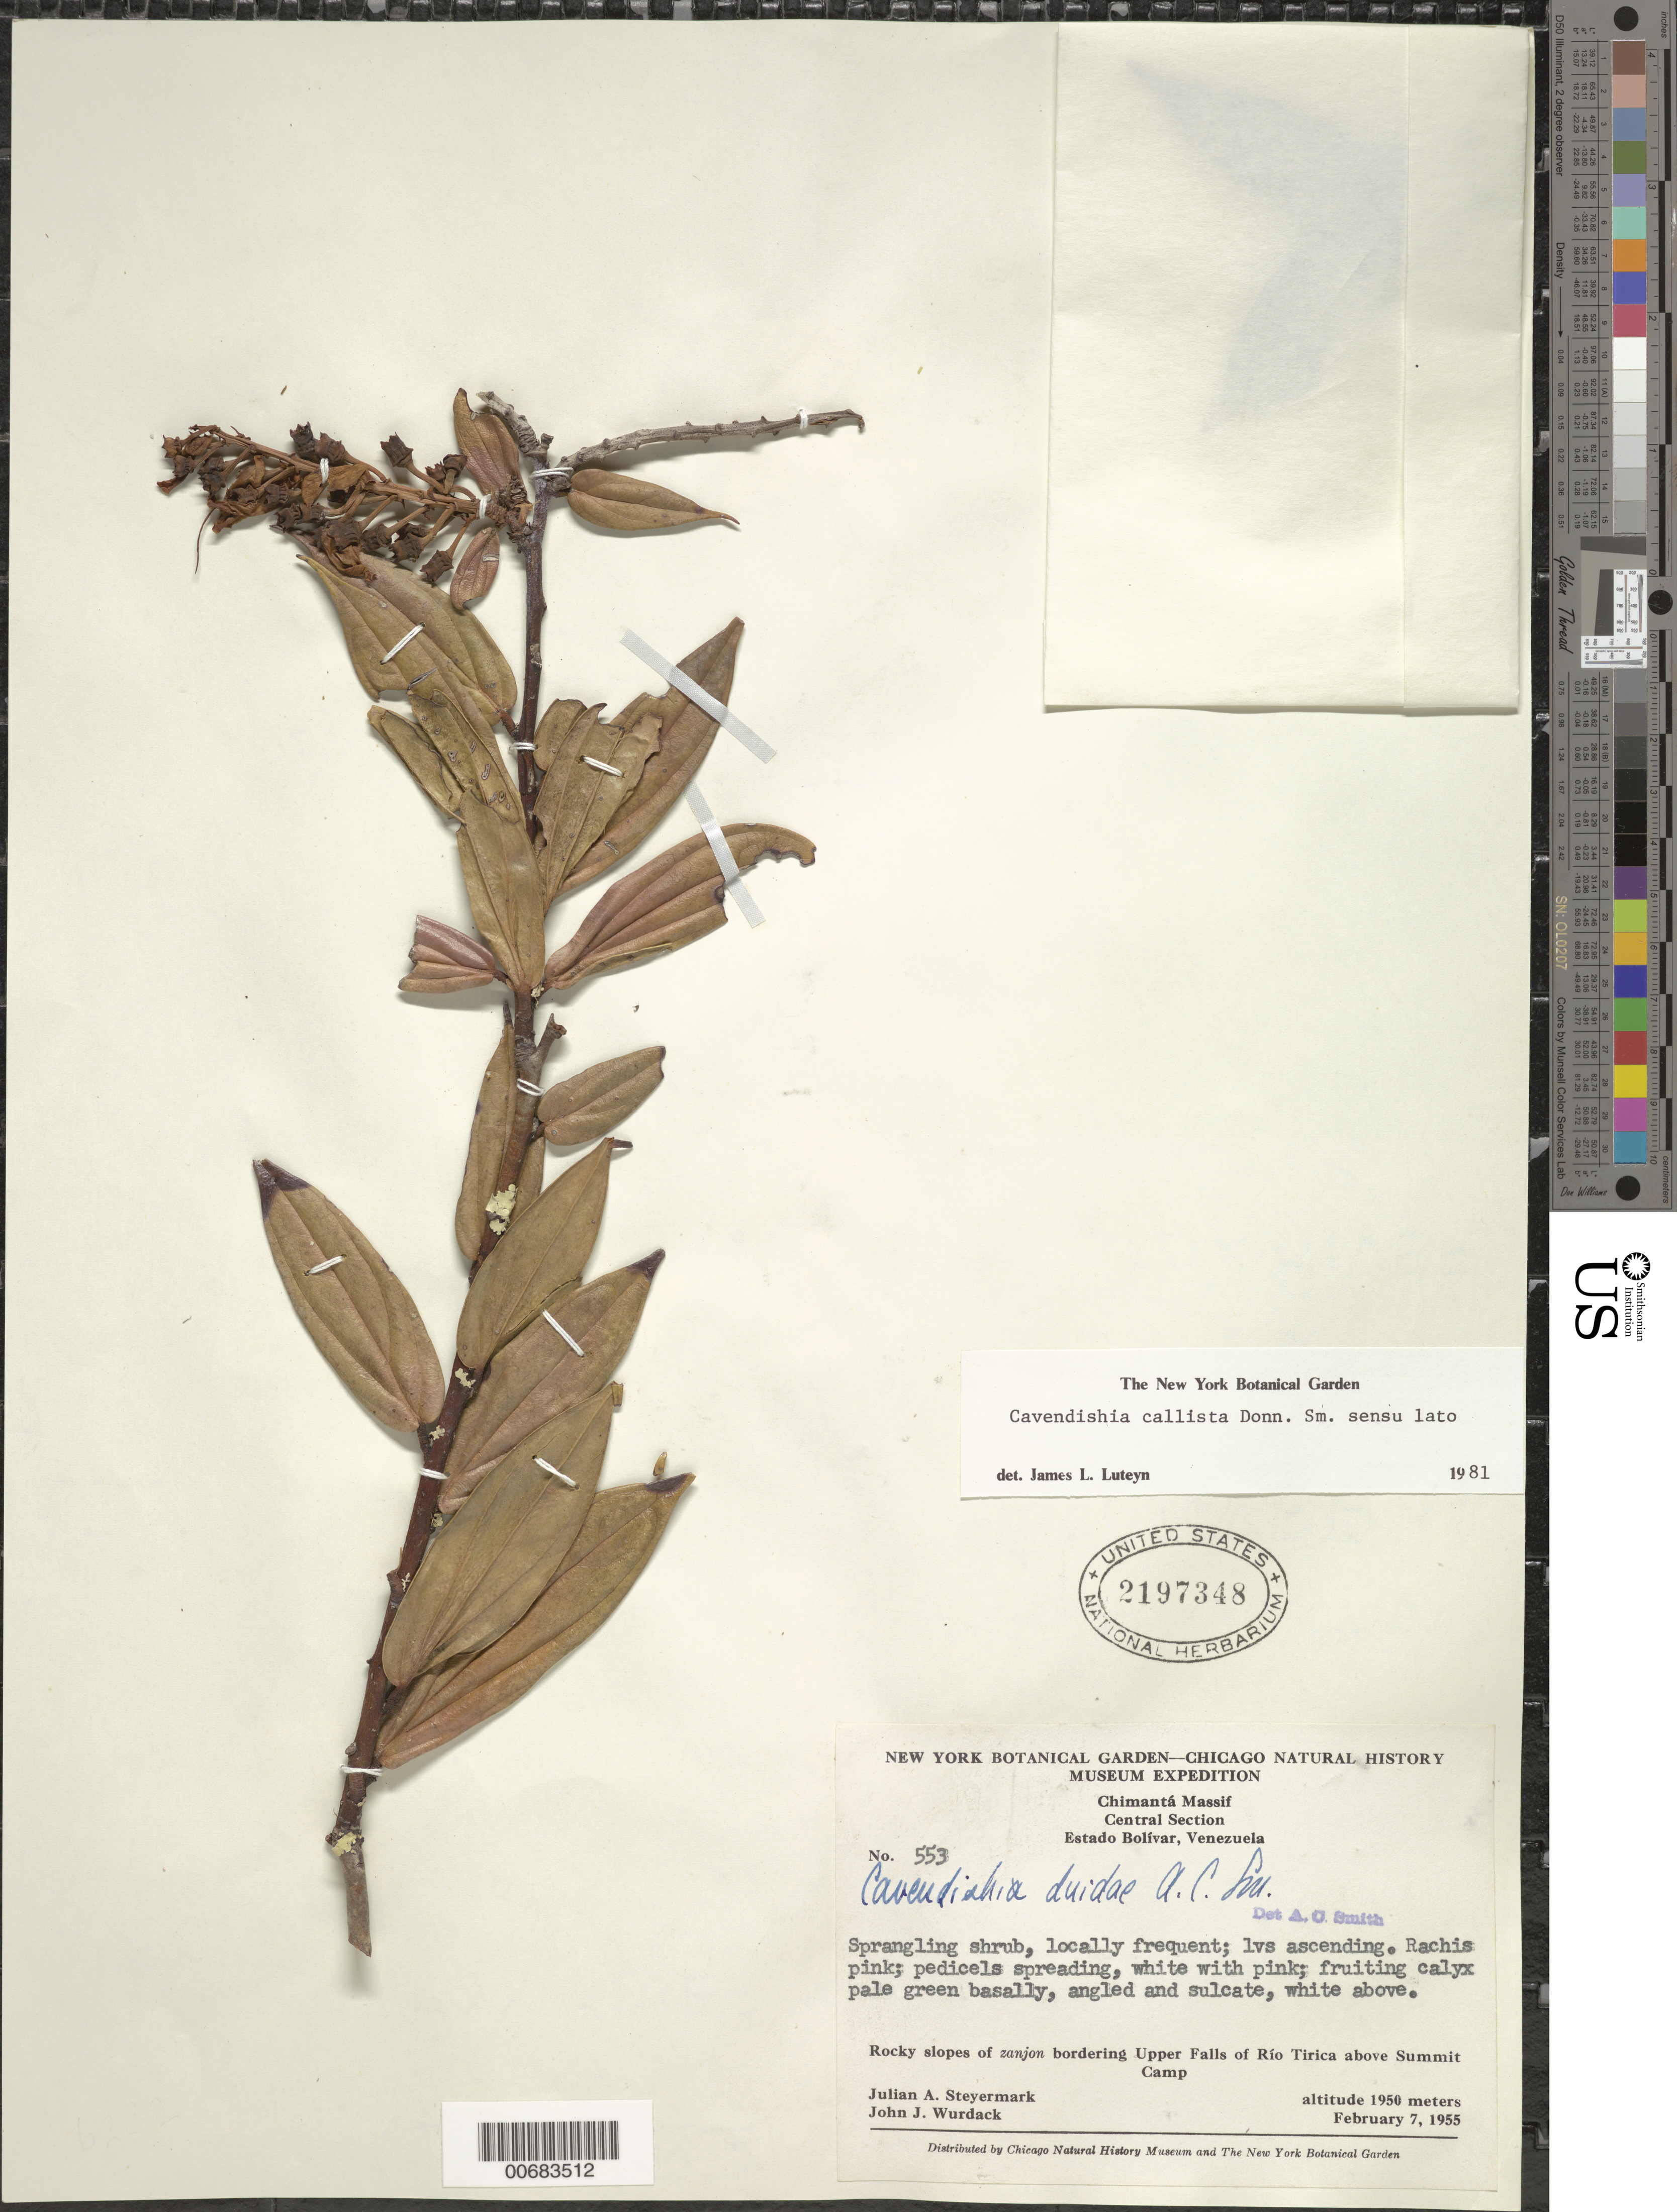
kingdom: Plantae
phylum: Tracheophyta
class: Magnoliopsida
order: Ericales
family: Ericaceae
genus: Cavendishia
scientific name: Cavendishia callista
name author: Donn. Sm.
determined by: Luteyn, J. L.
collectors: J. Steyermark & J. J. Wurdack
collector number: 55 553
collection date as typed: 7-Feb-55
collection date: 1955-02-07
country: Venezuela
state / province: Bolívar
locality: Chimantá Massif, Upper Falls of Río Tirica above Summit Camp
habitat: Rocky slopes of zanjon bordering falls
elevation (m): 1950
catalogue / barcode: US 2197348